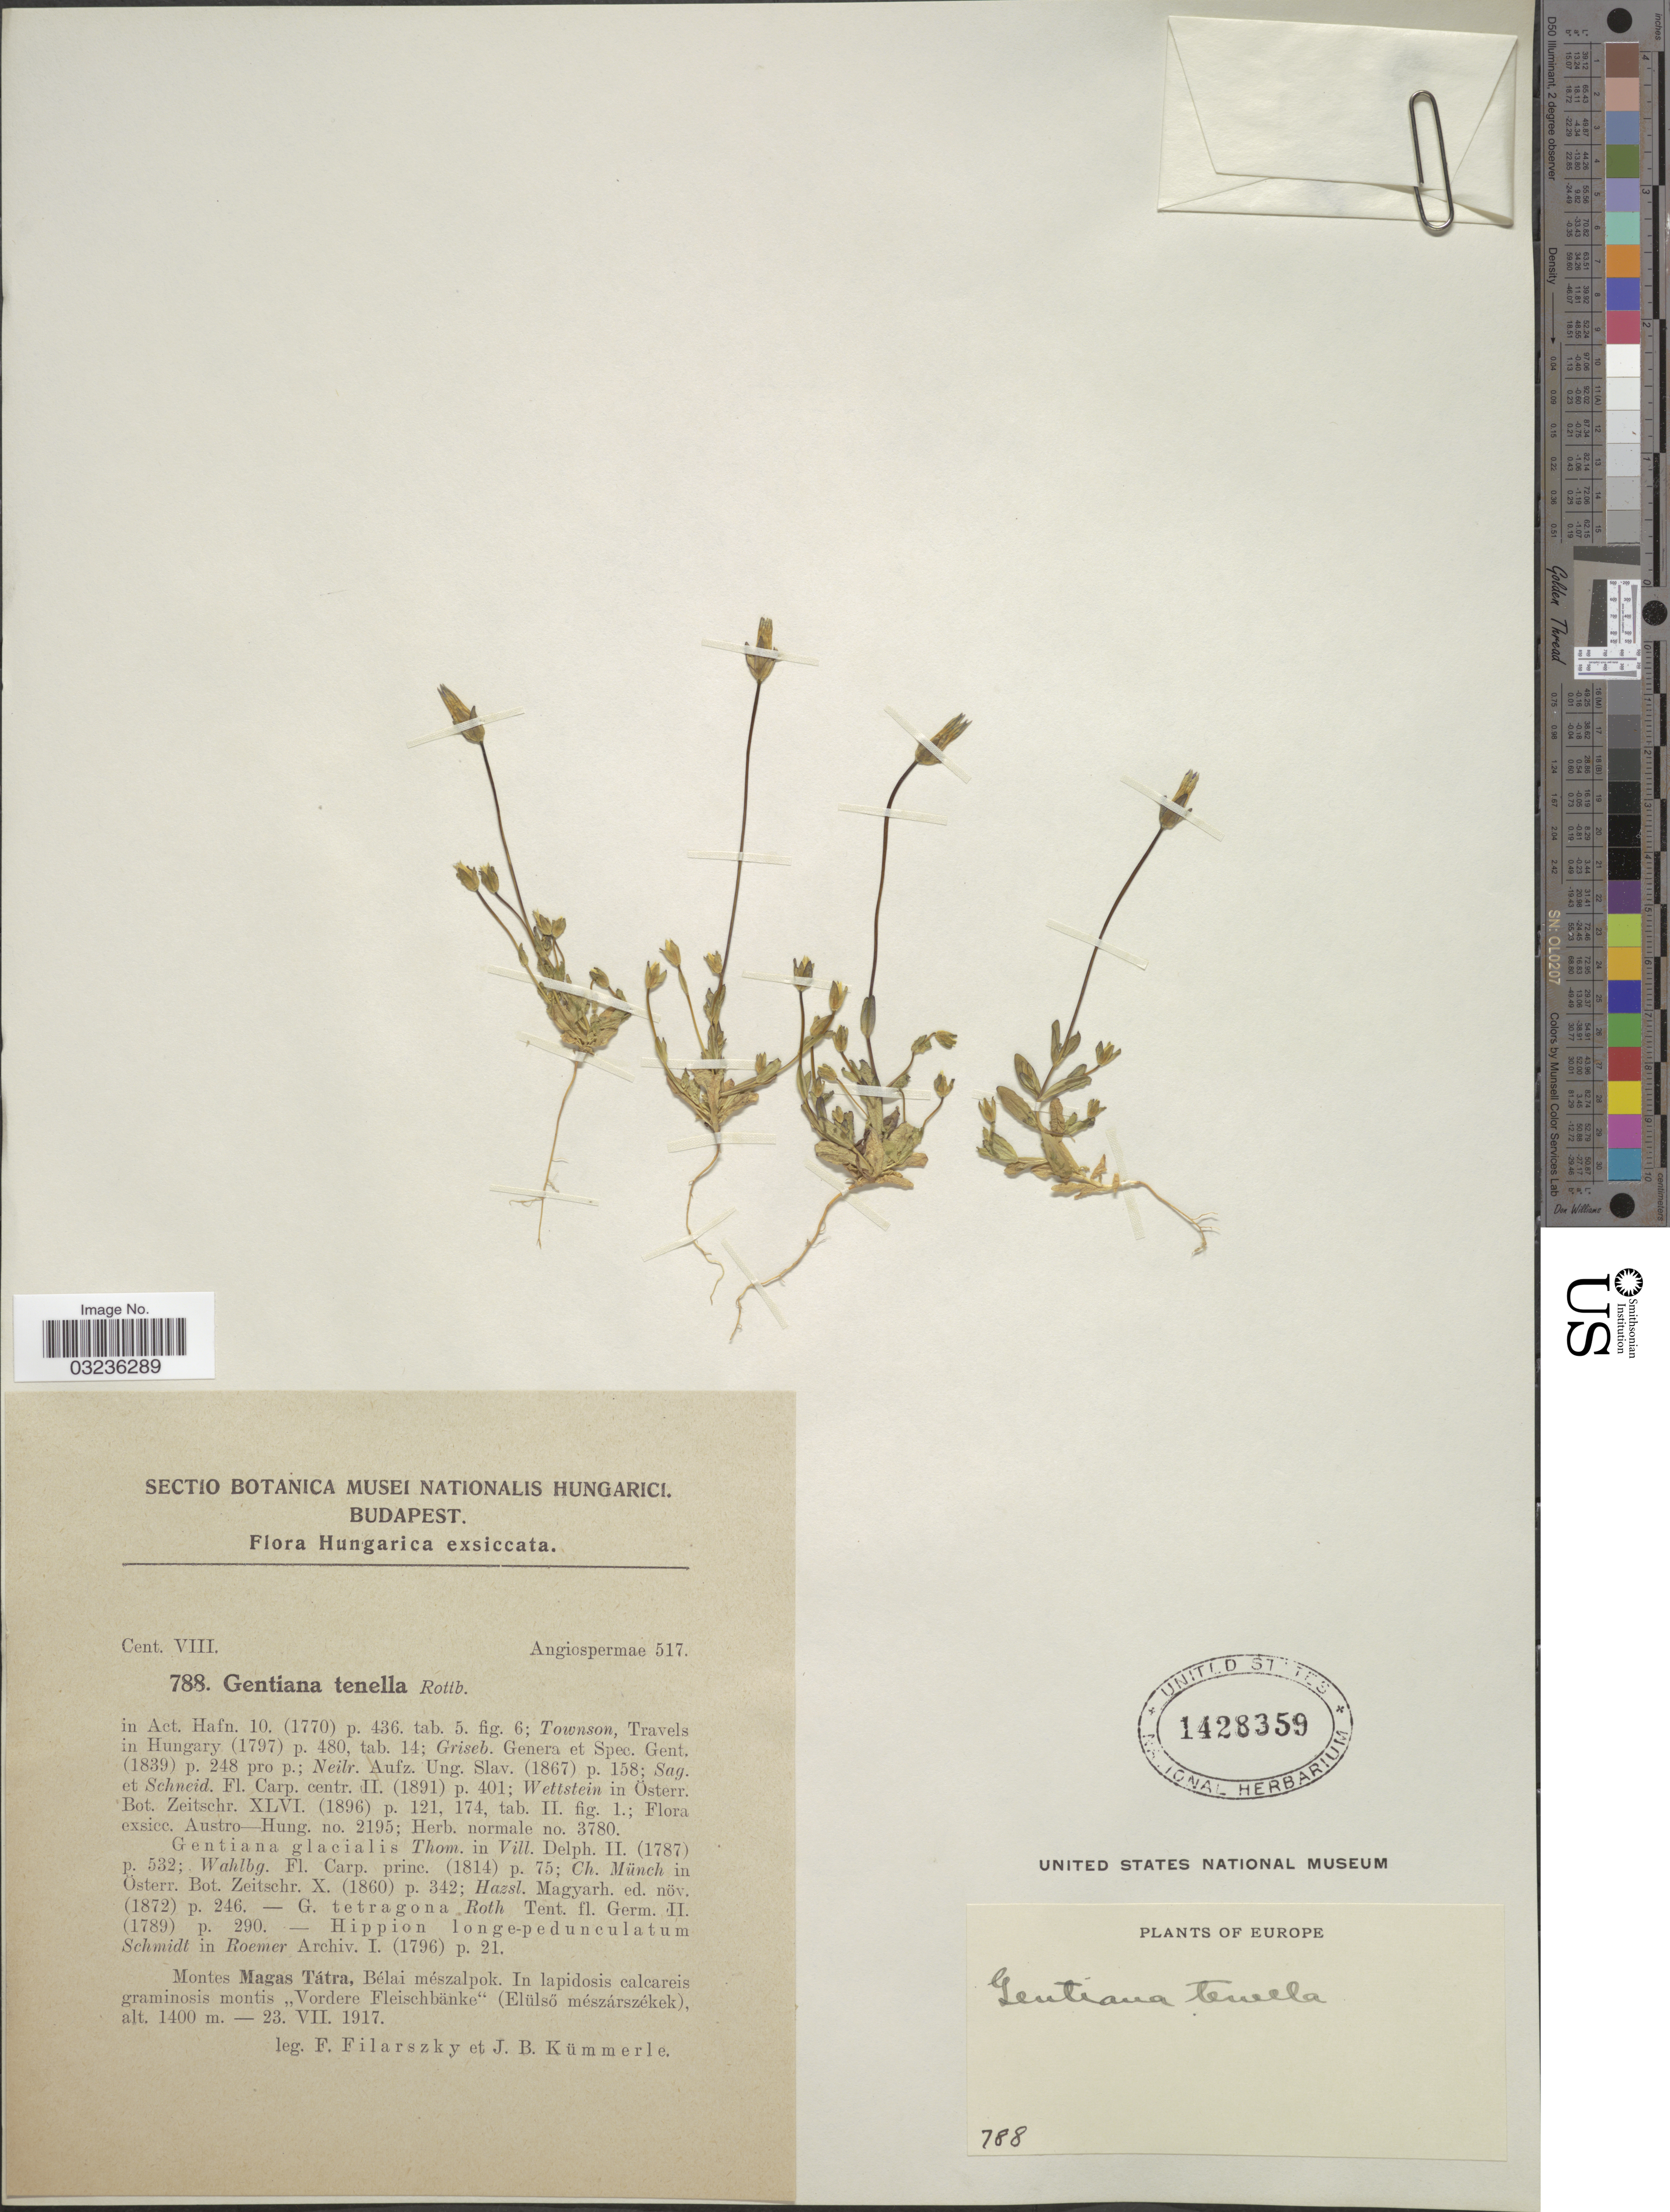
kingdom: Plantae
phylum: Tracheophyta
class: Magnoliopsida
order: Gentianales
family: Gentianaceae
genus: Gentiana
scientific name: Gentiana tenella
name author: Rottb.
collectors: F. Filarszky & J. Kummerle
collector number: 788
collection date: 1917-07-23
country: Hungary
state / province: Budapest, Capital District of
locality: Montes Magas Tátra, Bélai mészalpok. In lapidosis calcareis graminosis montis "Vordere Fleischbänke" (Elülsö mészárszékek).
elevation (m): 1400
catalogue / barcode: US 1428359